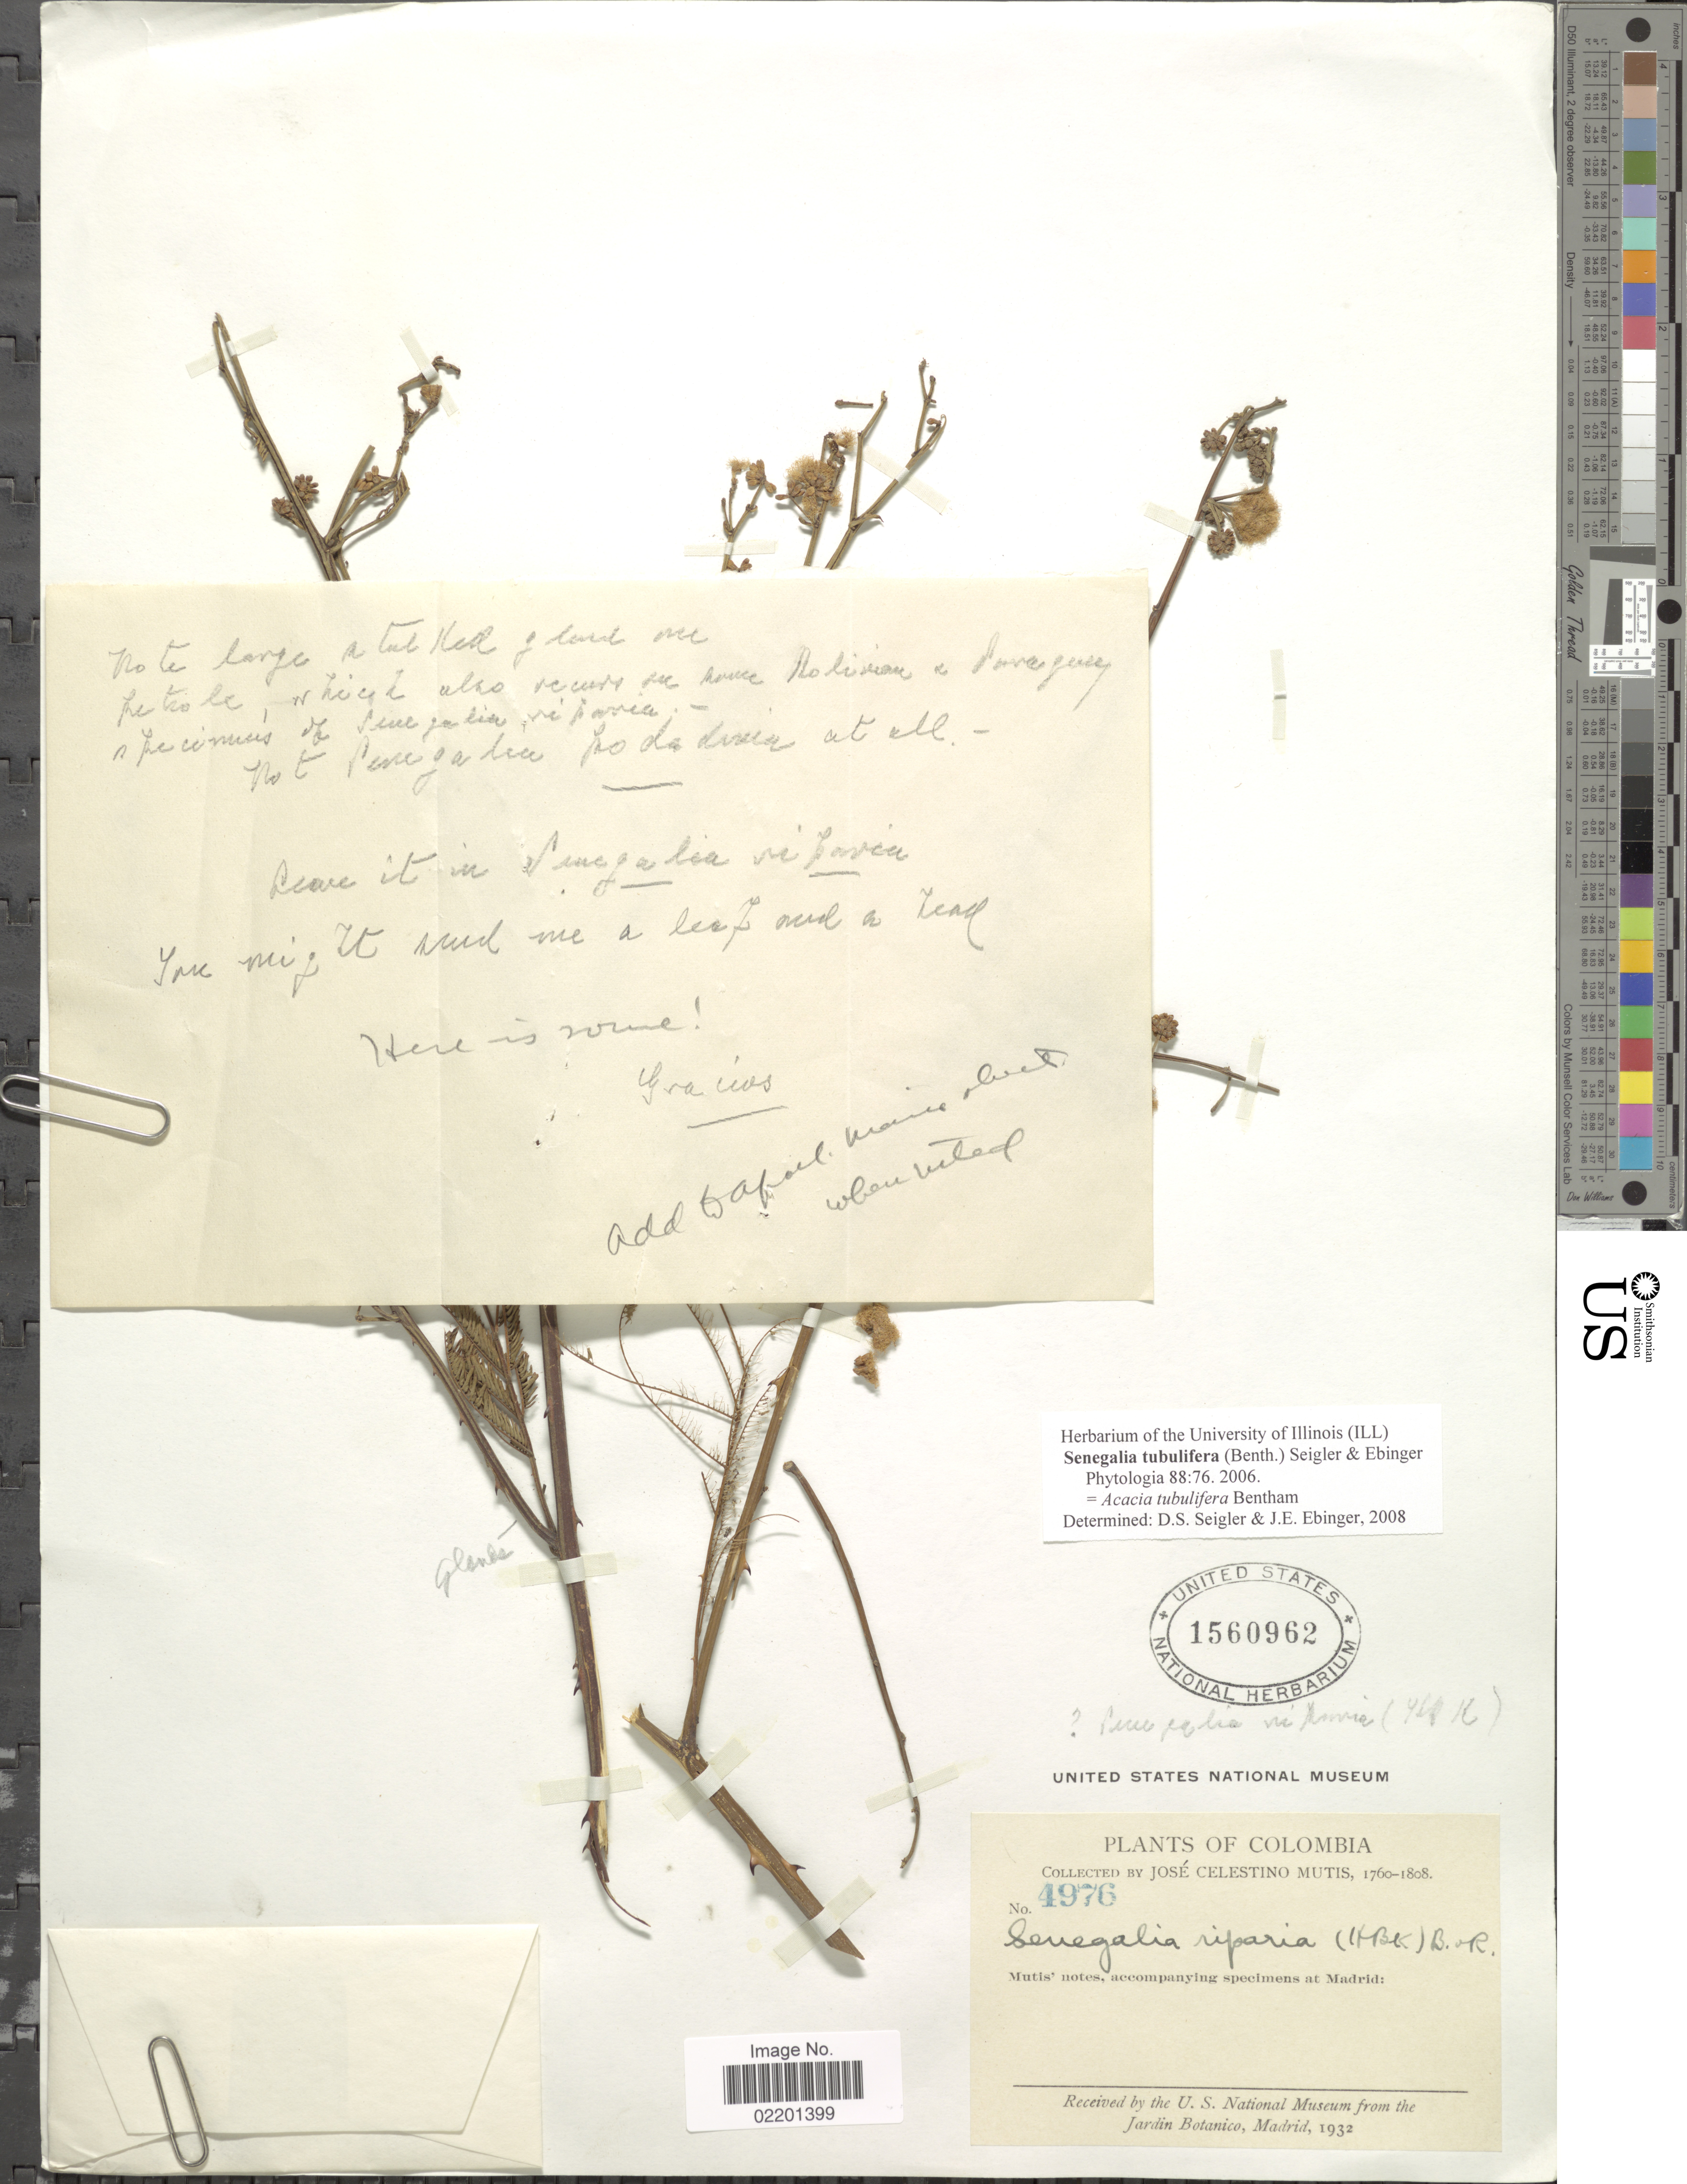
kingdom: Plantae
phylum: Tracheophyta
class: Magnoliopsida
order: Fabales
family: Fabaceae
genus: Senegalia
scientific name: Senegalia tubulifera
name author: (Benth.) Seigler & Ebinger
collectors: J. C. B. Mutis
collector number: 4976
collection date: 1760/1808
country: Colombia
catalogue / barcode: US 1560962